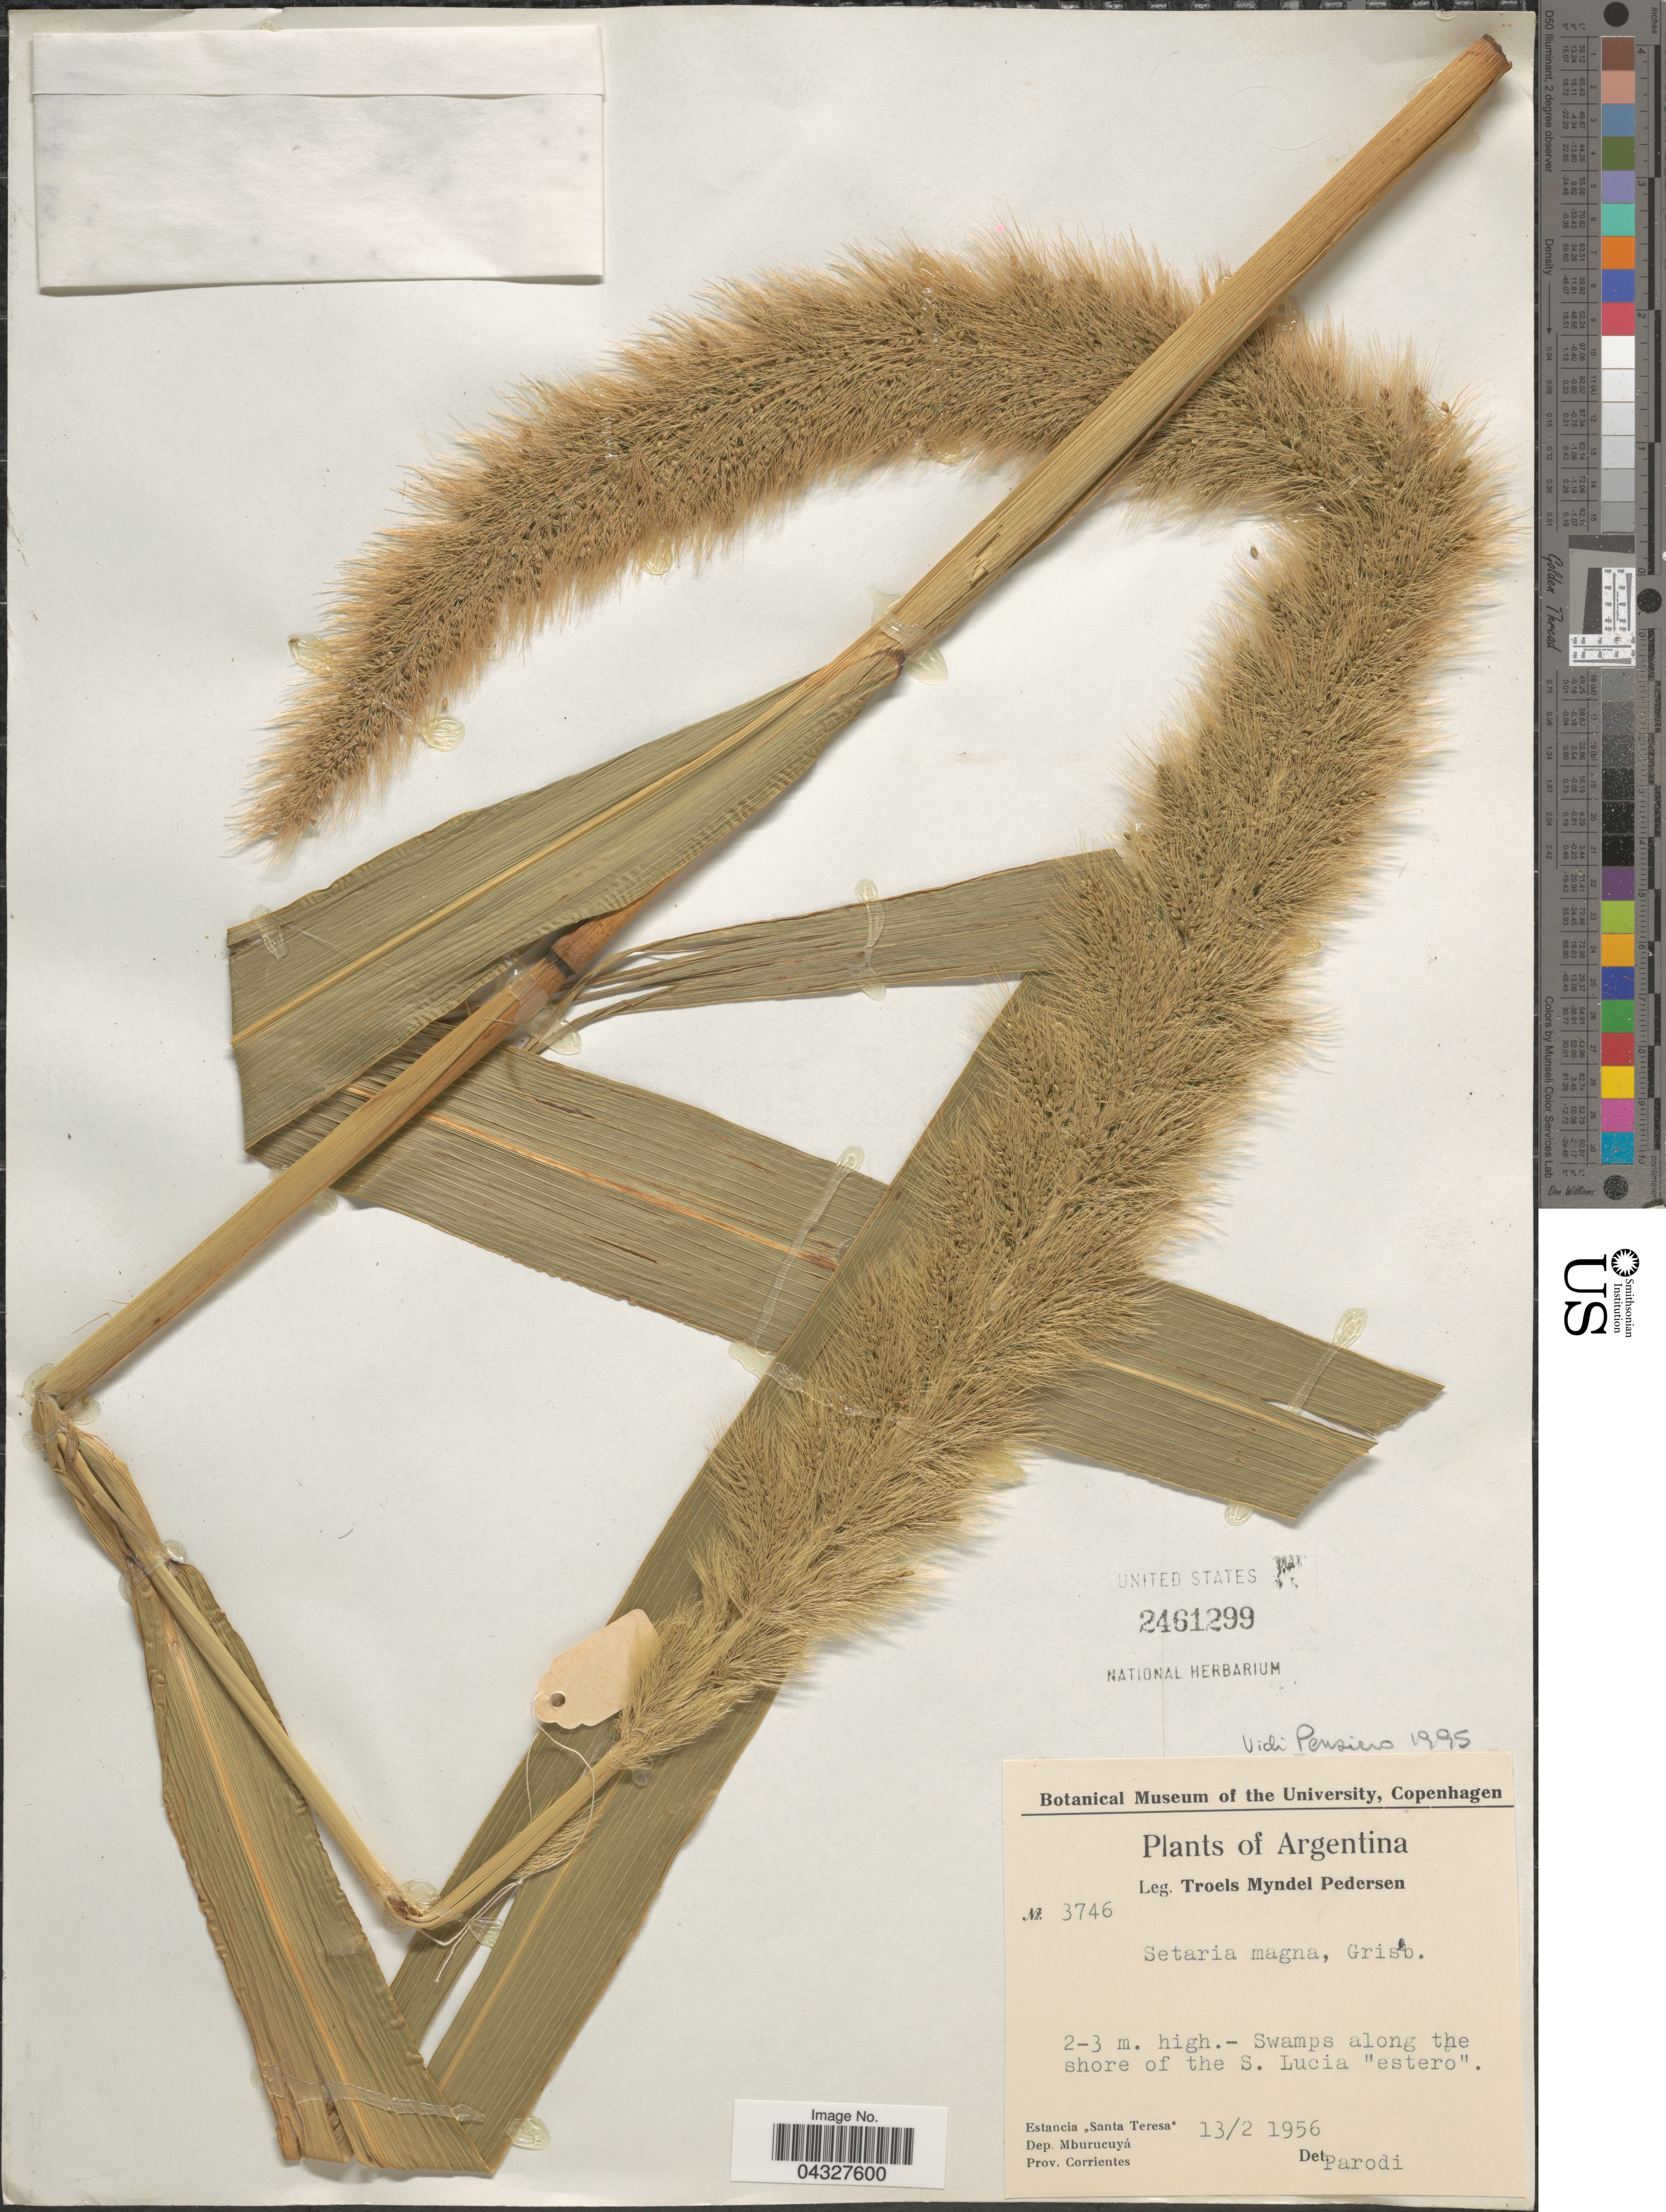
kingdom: Plantae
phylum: Tracheophyta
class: Liliopsida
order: Poales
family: Poaceae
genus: Setaria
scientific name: Setaria magna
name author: Griseb.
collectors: T. Pederson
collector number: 3746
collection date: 1956-02-13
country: Argentina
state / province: Corrientes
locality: Along the shore of the S. Lucia "estero". Estancia "Santa Teresa". Dep. Mburucuyá.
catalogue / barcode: US 2461299